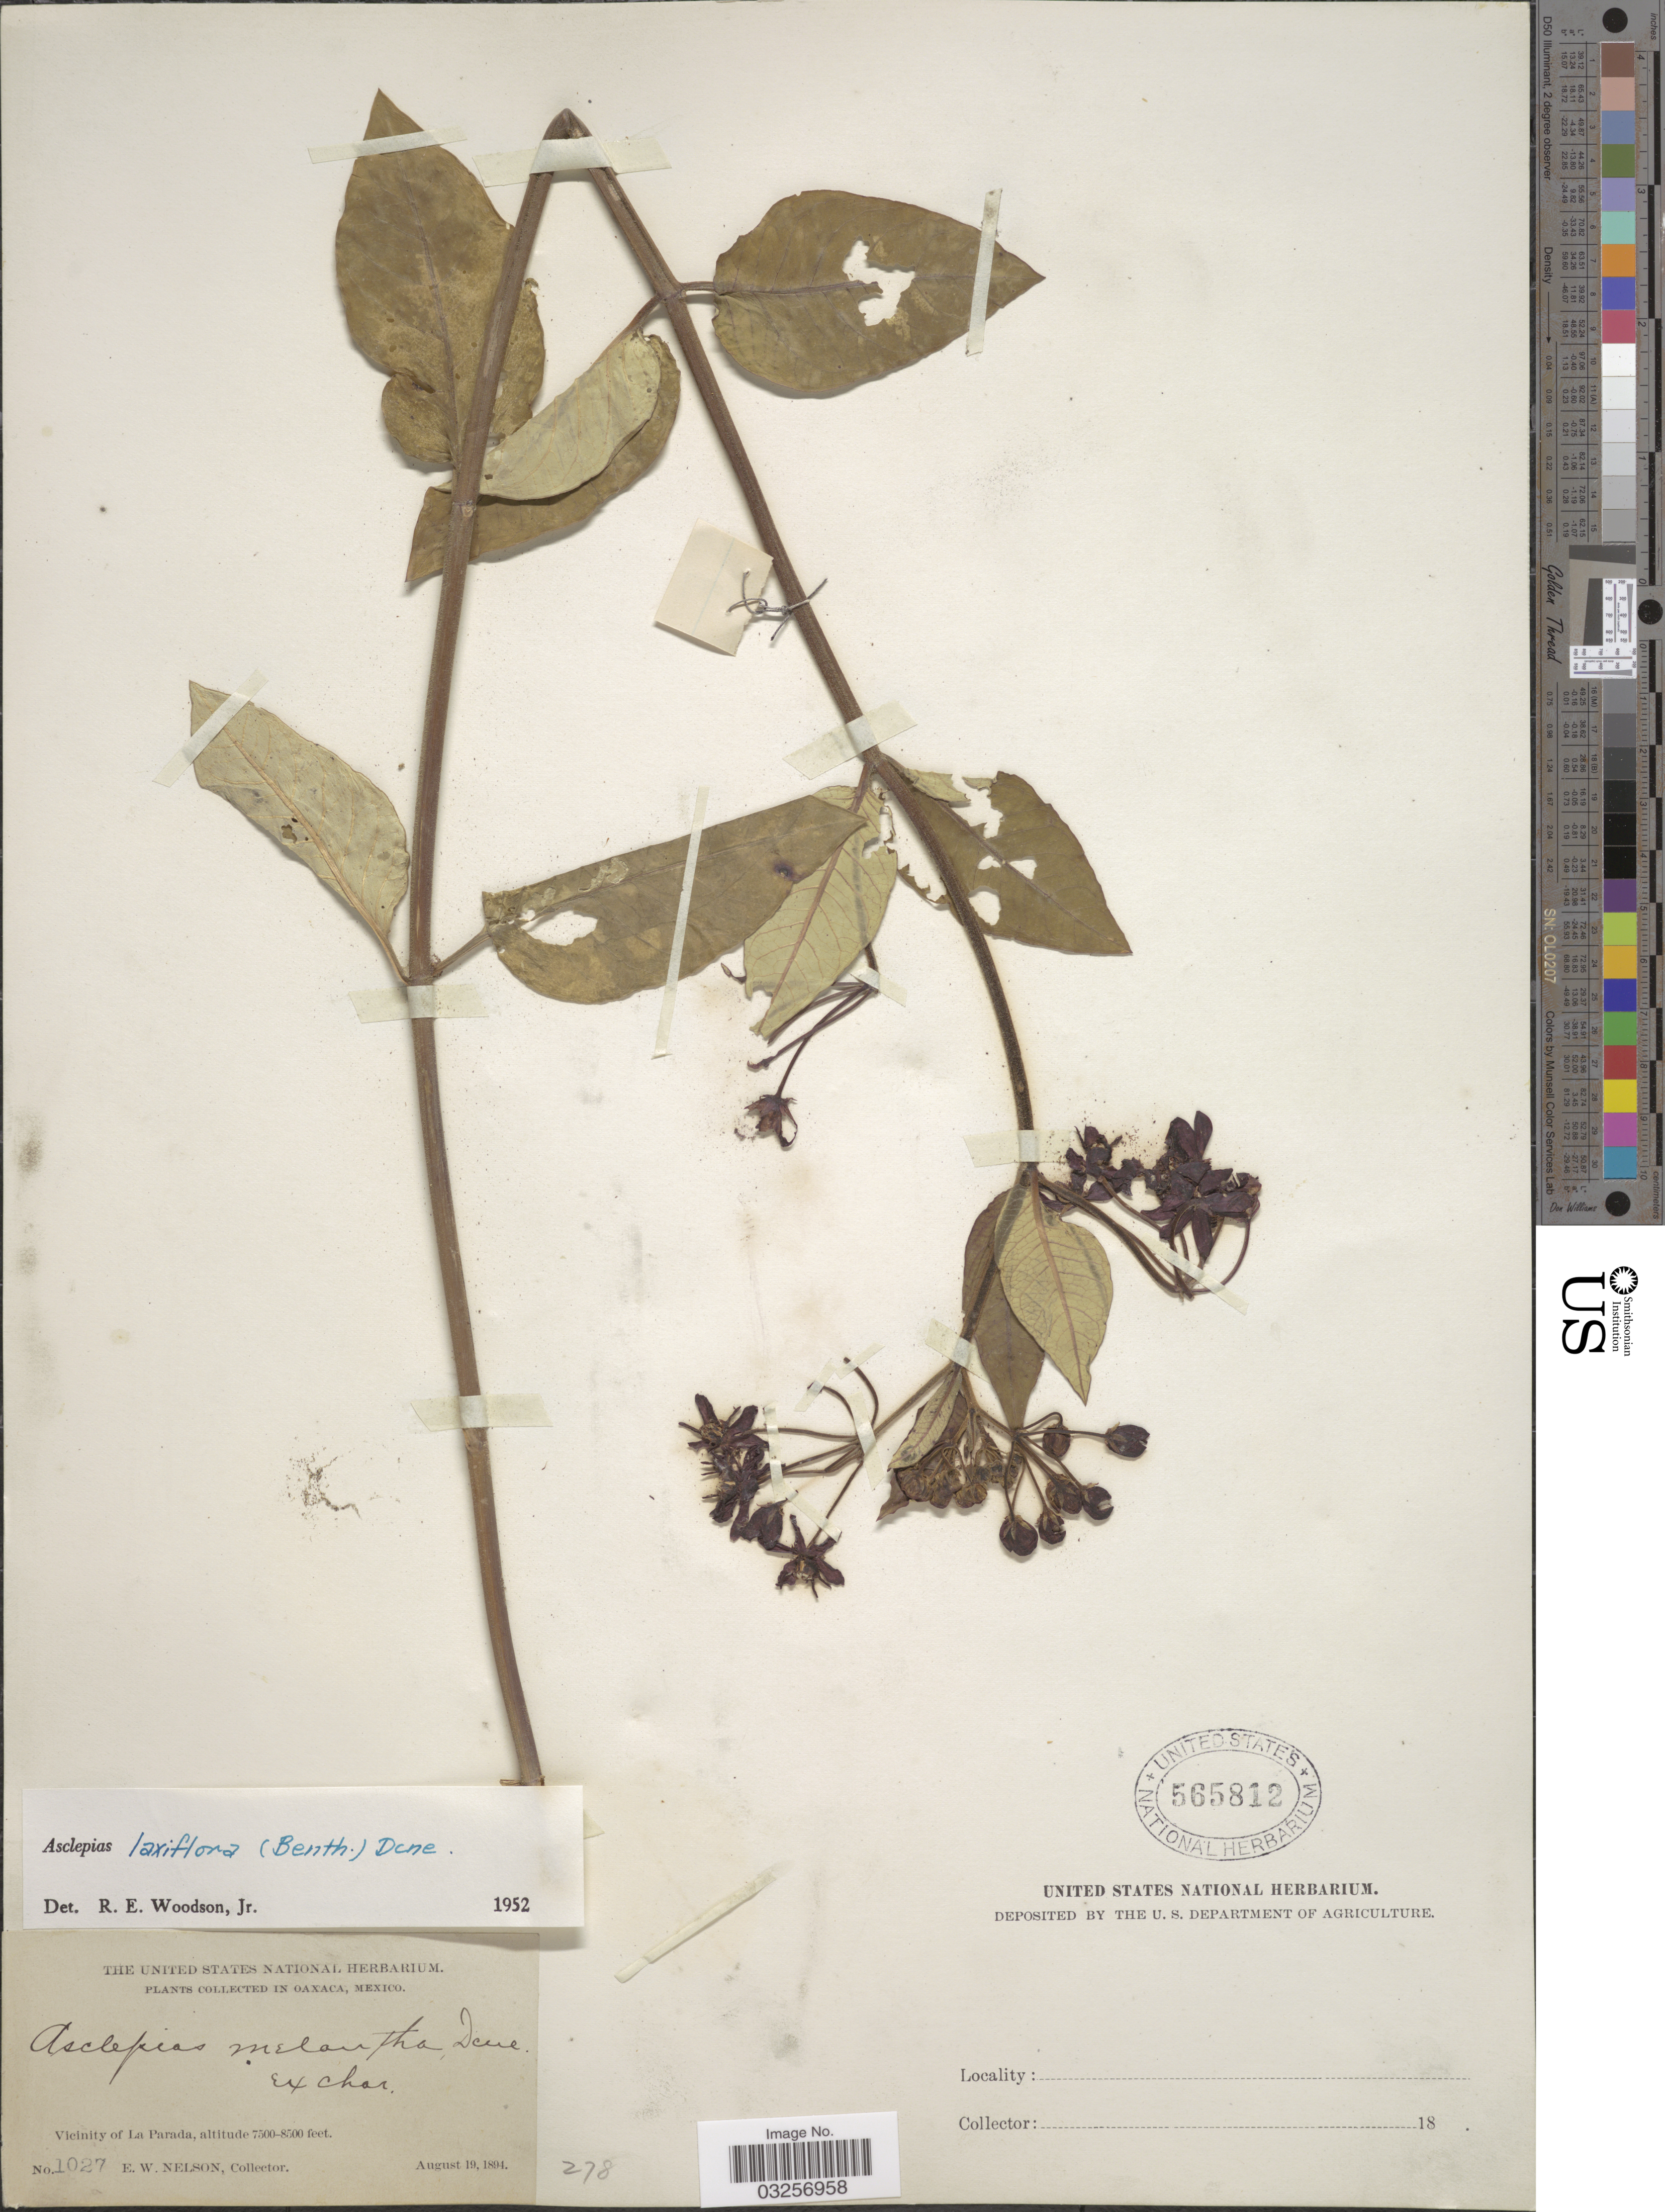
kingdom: Plantae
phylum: Tracheophyta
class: Magnoliopsida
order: Gentianales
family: Apocynaceae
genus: Asclepias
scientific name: Asclepias laxiflora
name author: Colla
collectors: E. W. Nelson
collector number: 1027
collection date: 1894-08-19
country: Mexico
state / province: Oaxaca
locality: Vicinity of La Parada.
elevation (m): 2286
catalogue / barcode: US 565812